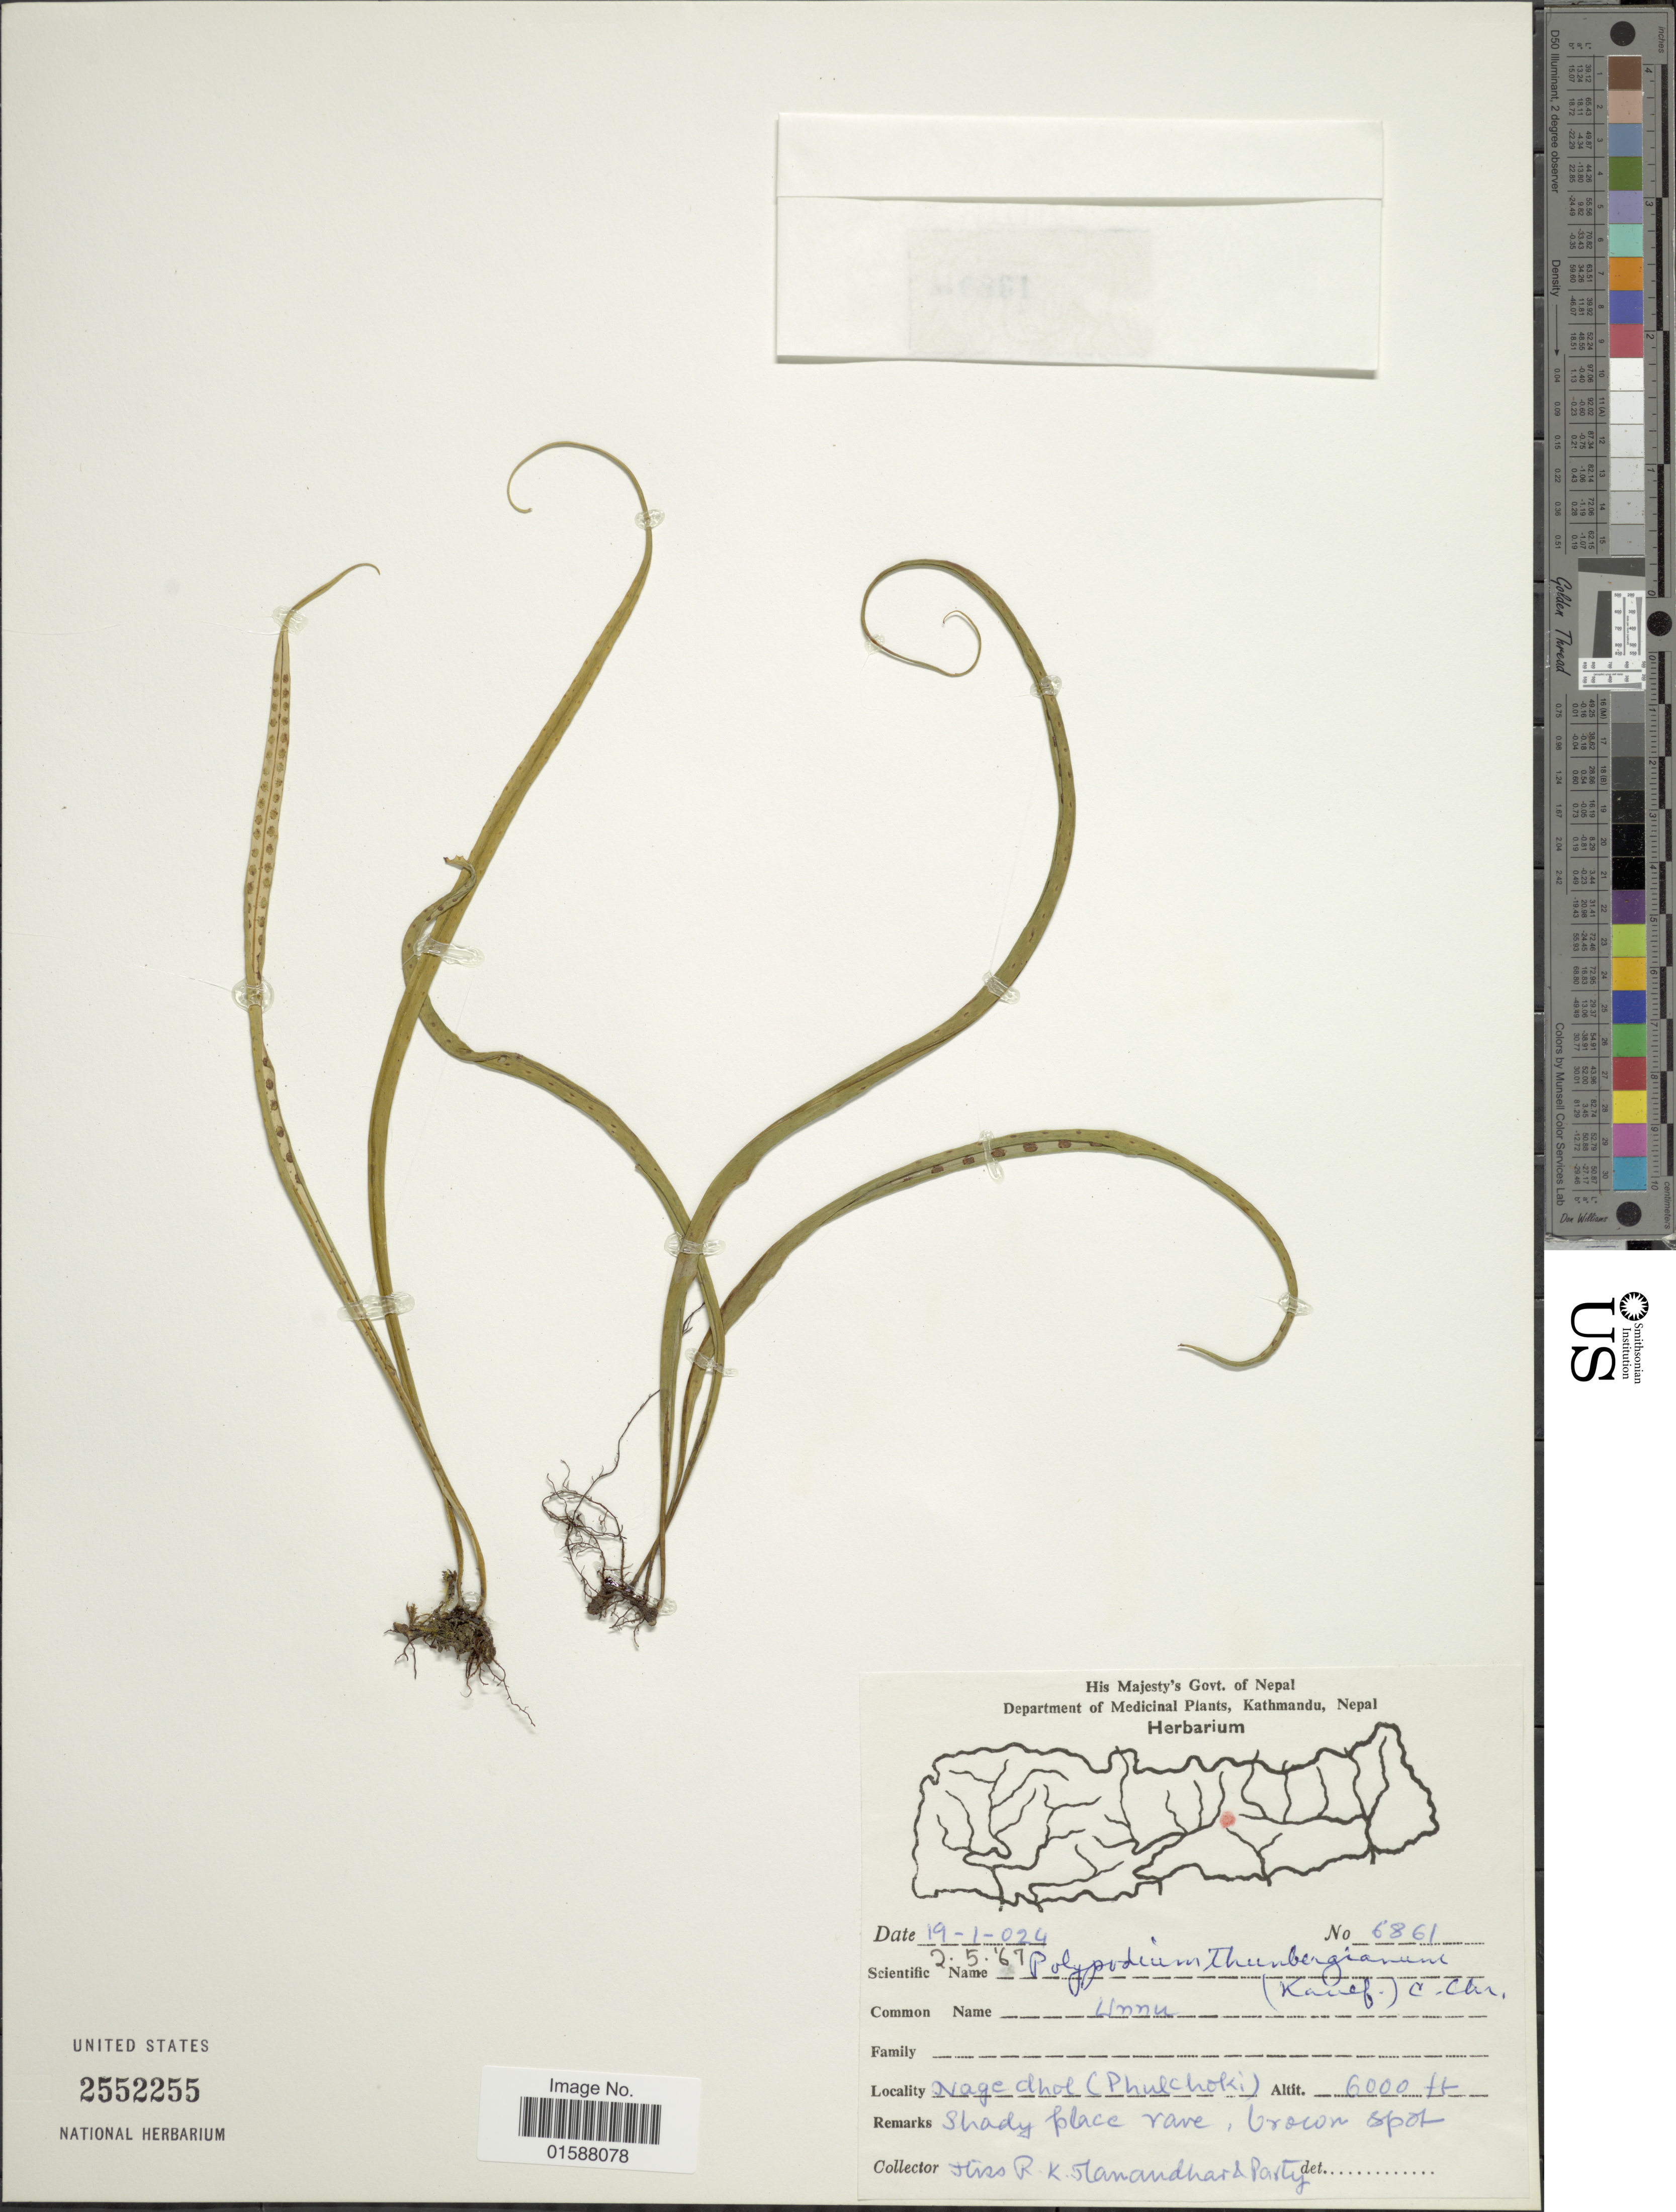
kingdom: Plantae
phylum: Tracheophyta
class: Polypodiopsida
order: Polypodiales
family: Polypodiaceae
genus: Lepisorus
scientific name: Lepisorus thunbergianus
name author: (Kaulf.) Ching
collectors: P. Stanandhar & et al.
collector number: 6861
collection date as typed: Transcribed d/m/y: 19/1/24 to 2/5/67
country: Nepal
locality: Nage dhol (phulchoki)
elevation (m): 1829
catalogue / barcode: US 2552255